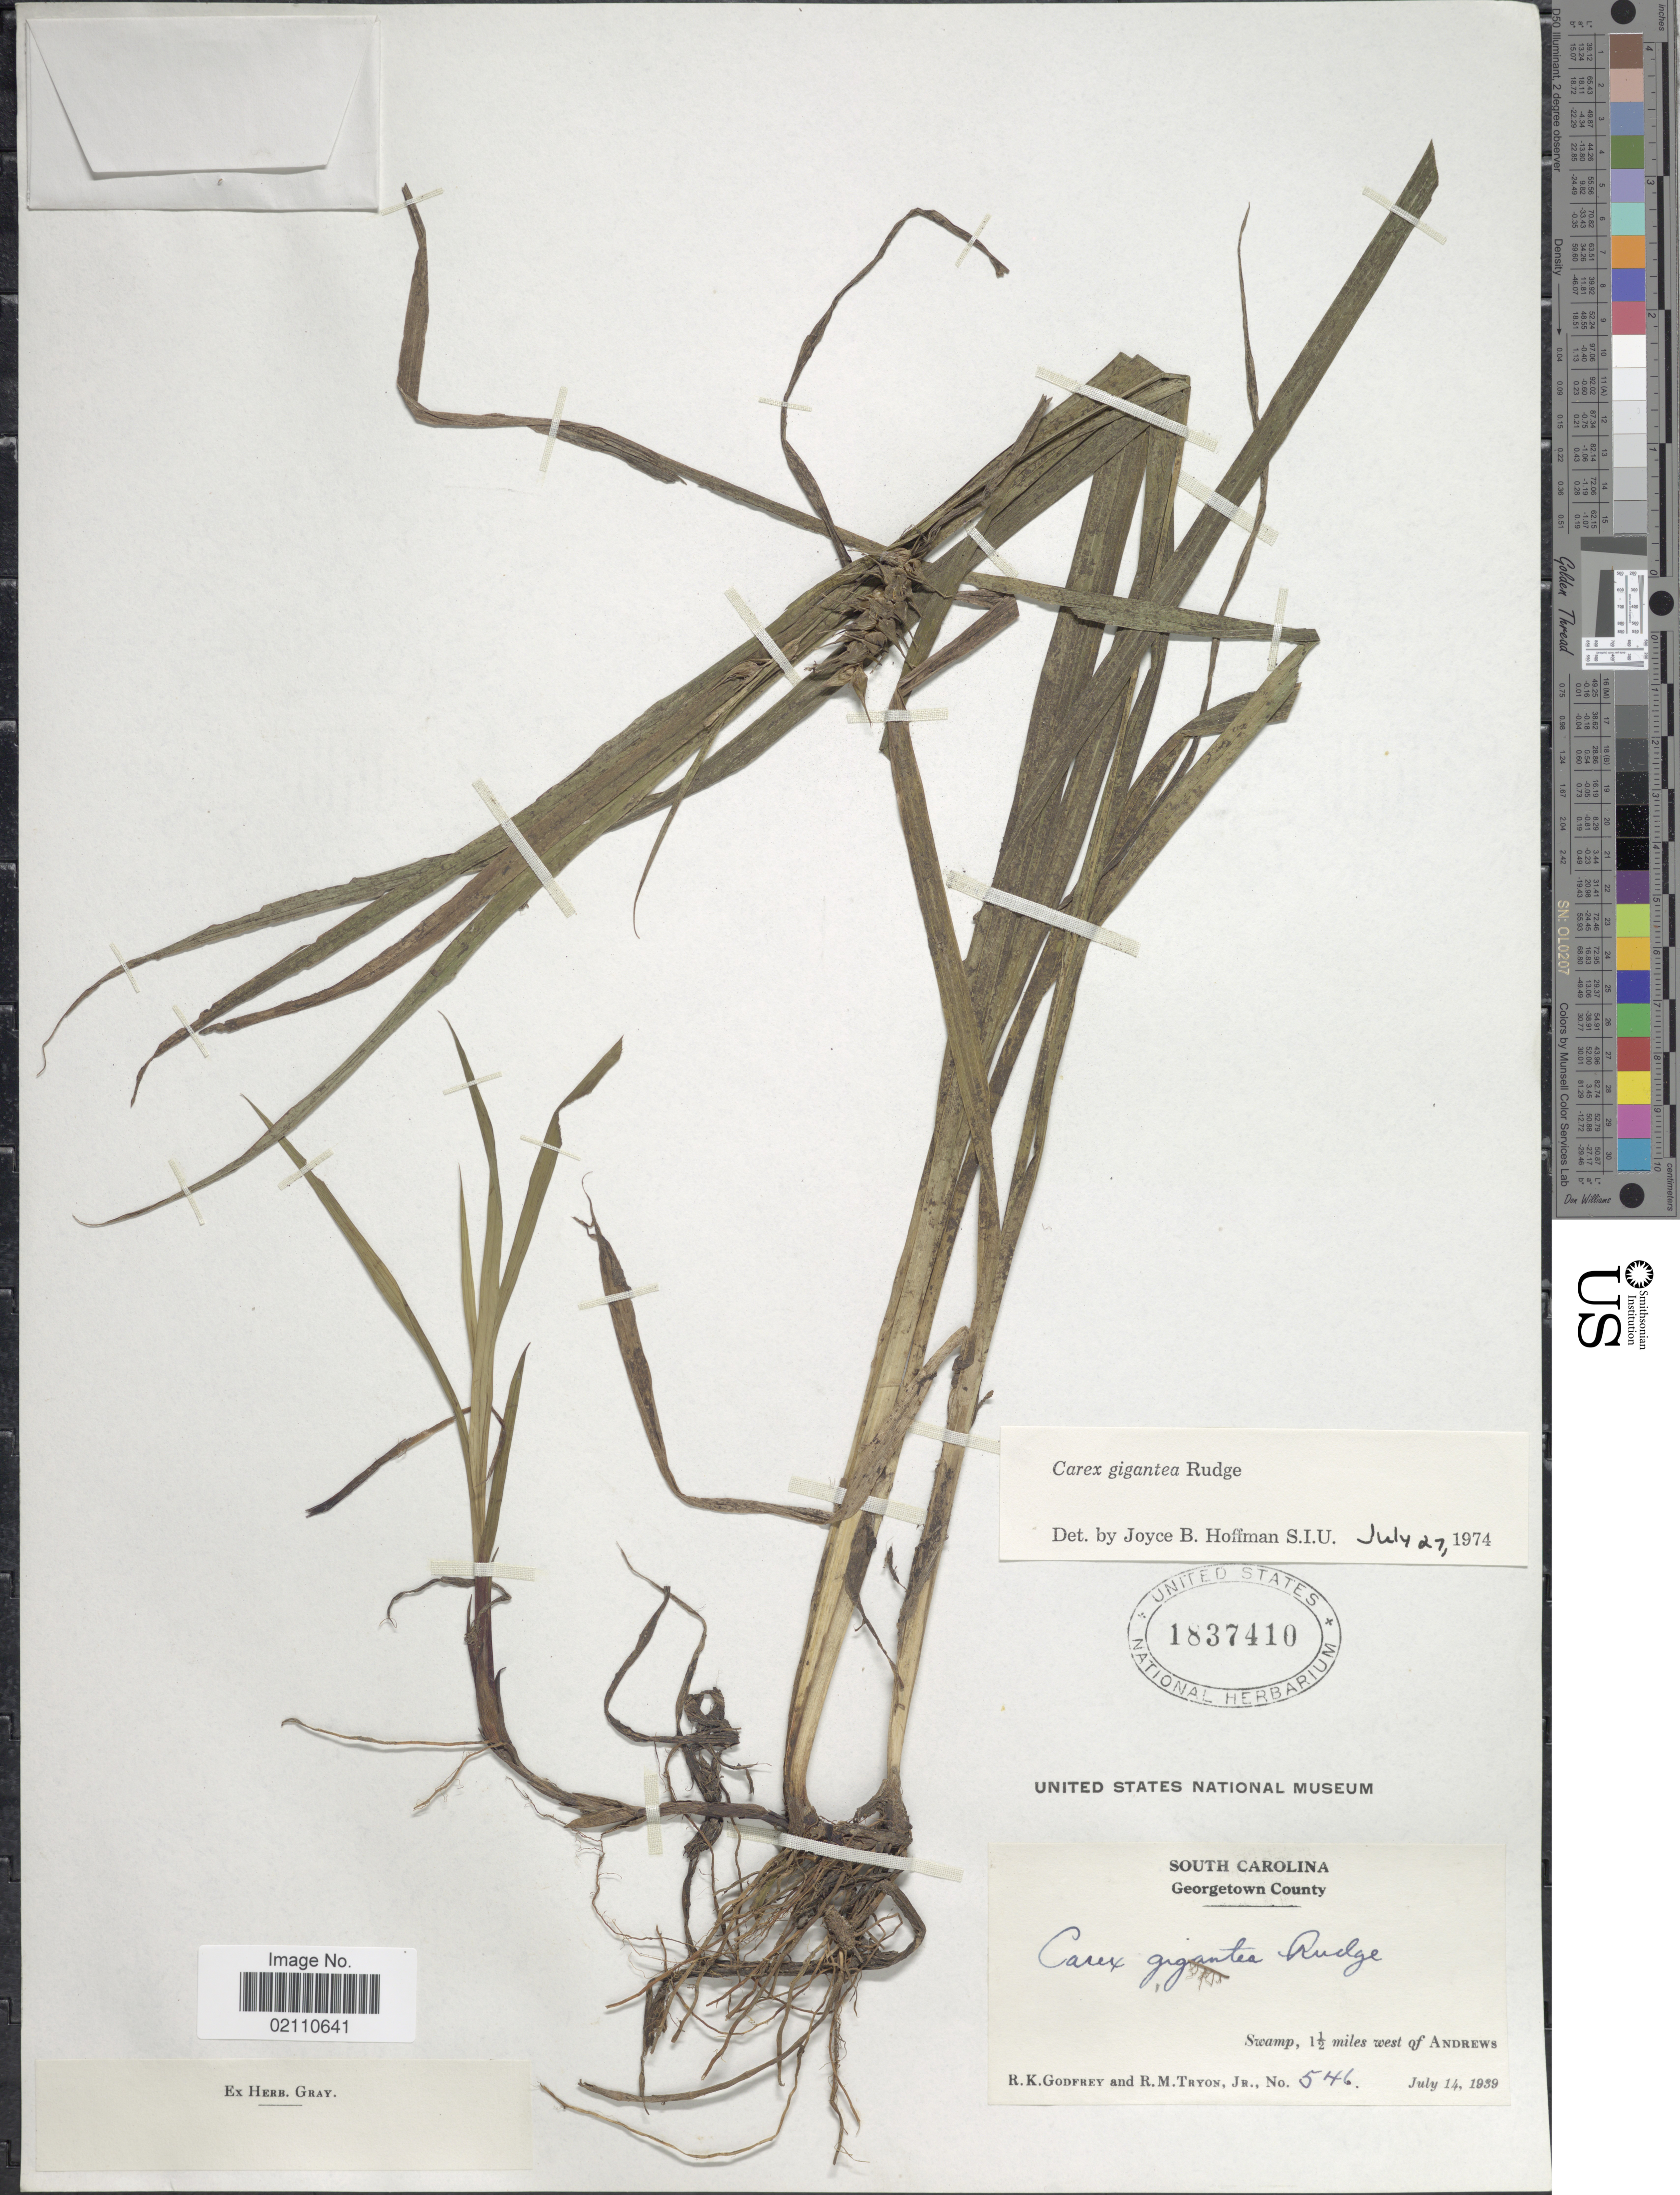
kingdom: Plantae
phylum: Tracheophyta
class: Liliopsida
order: Poales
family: Cyperaceae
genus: Carex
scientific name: Carex gigantea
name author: Rudge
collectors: R. K. Godfrey & R. M. Tryon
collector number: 546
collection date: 1939-07-14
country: United States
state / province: South Carolina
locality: Georgetown County, Swamp, 1½ miles west of Andrews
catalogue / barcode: US 1837410